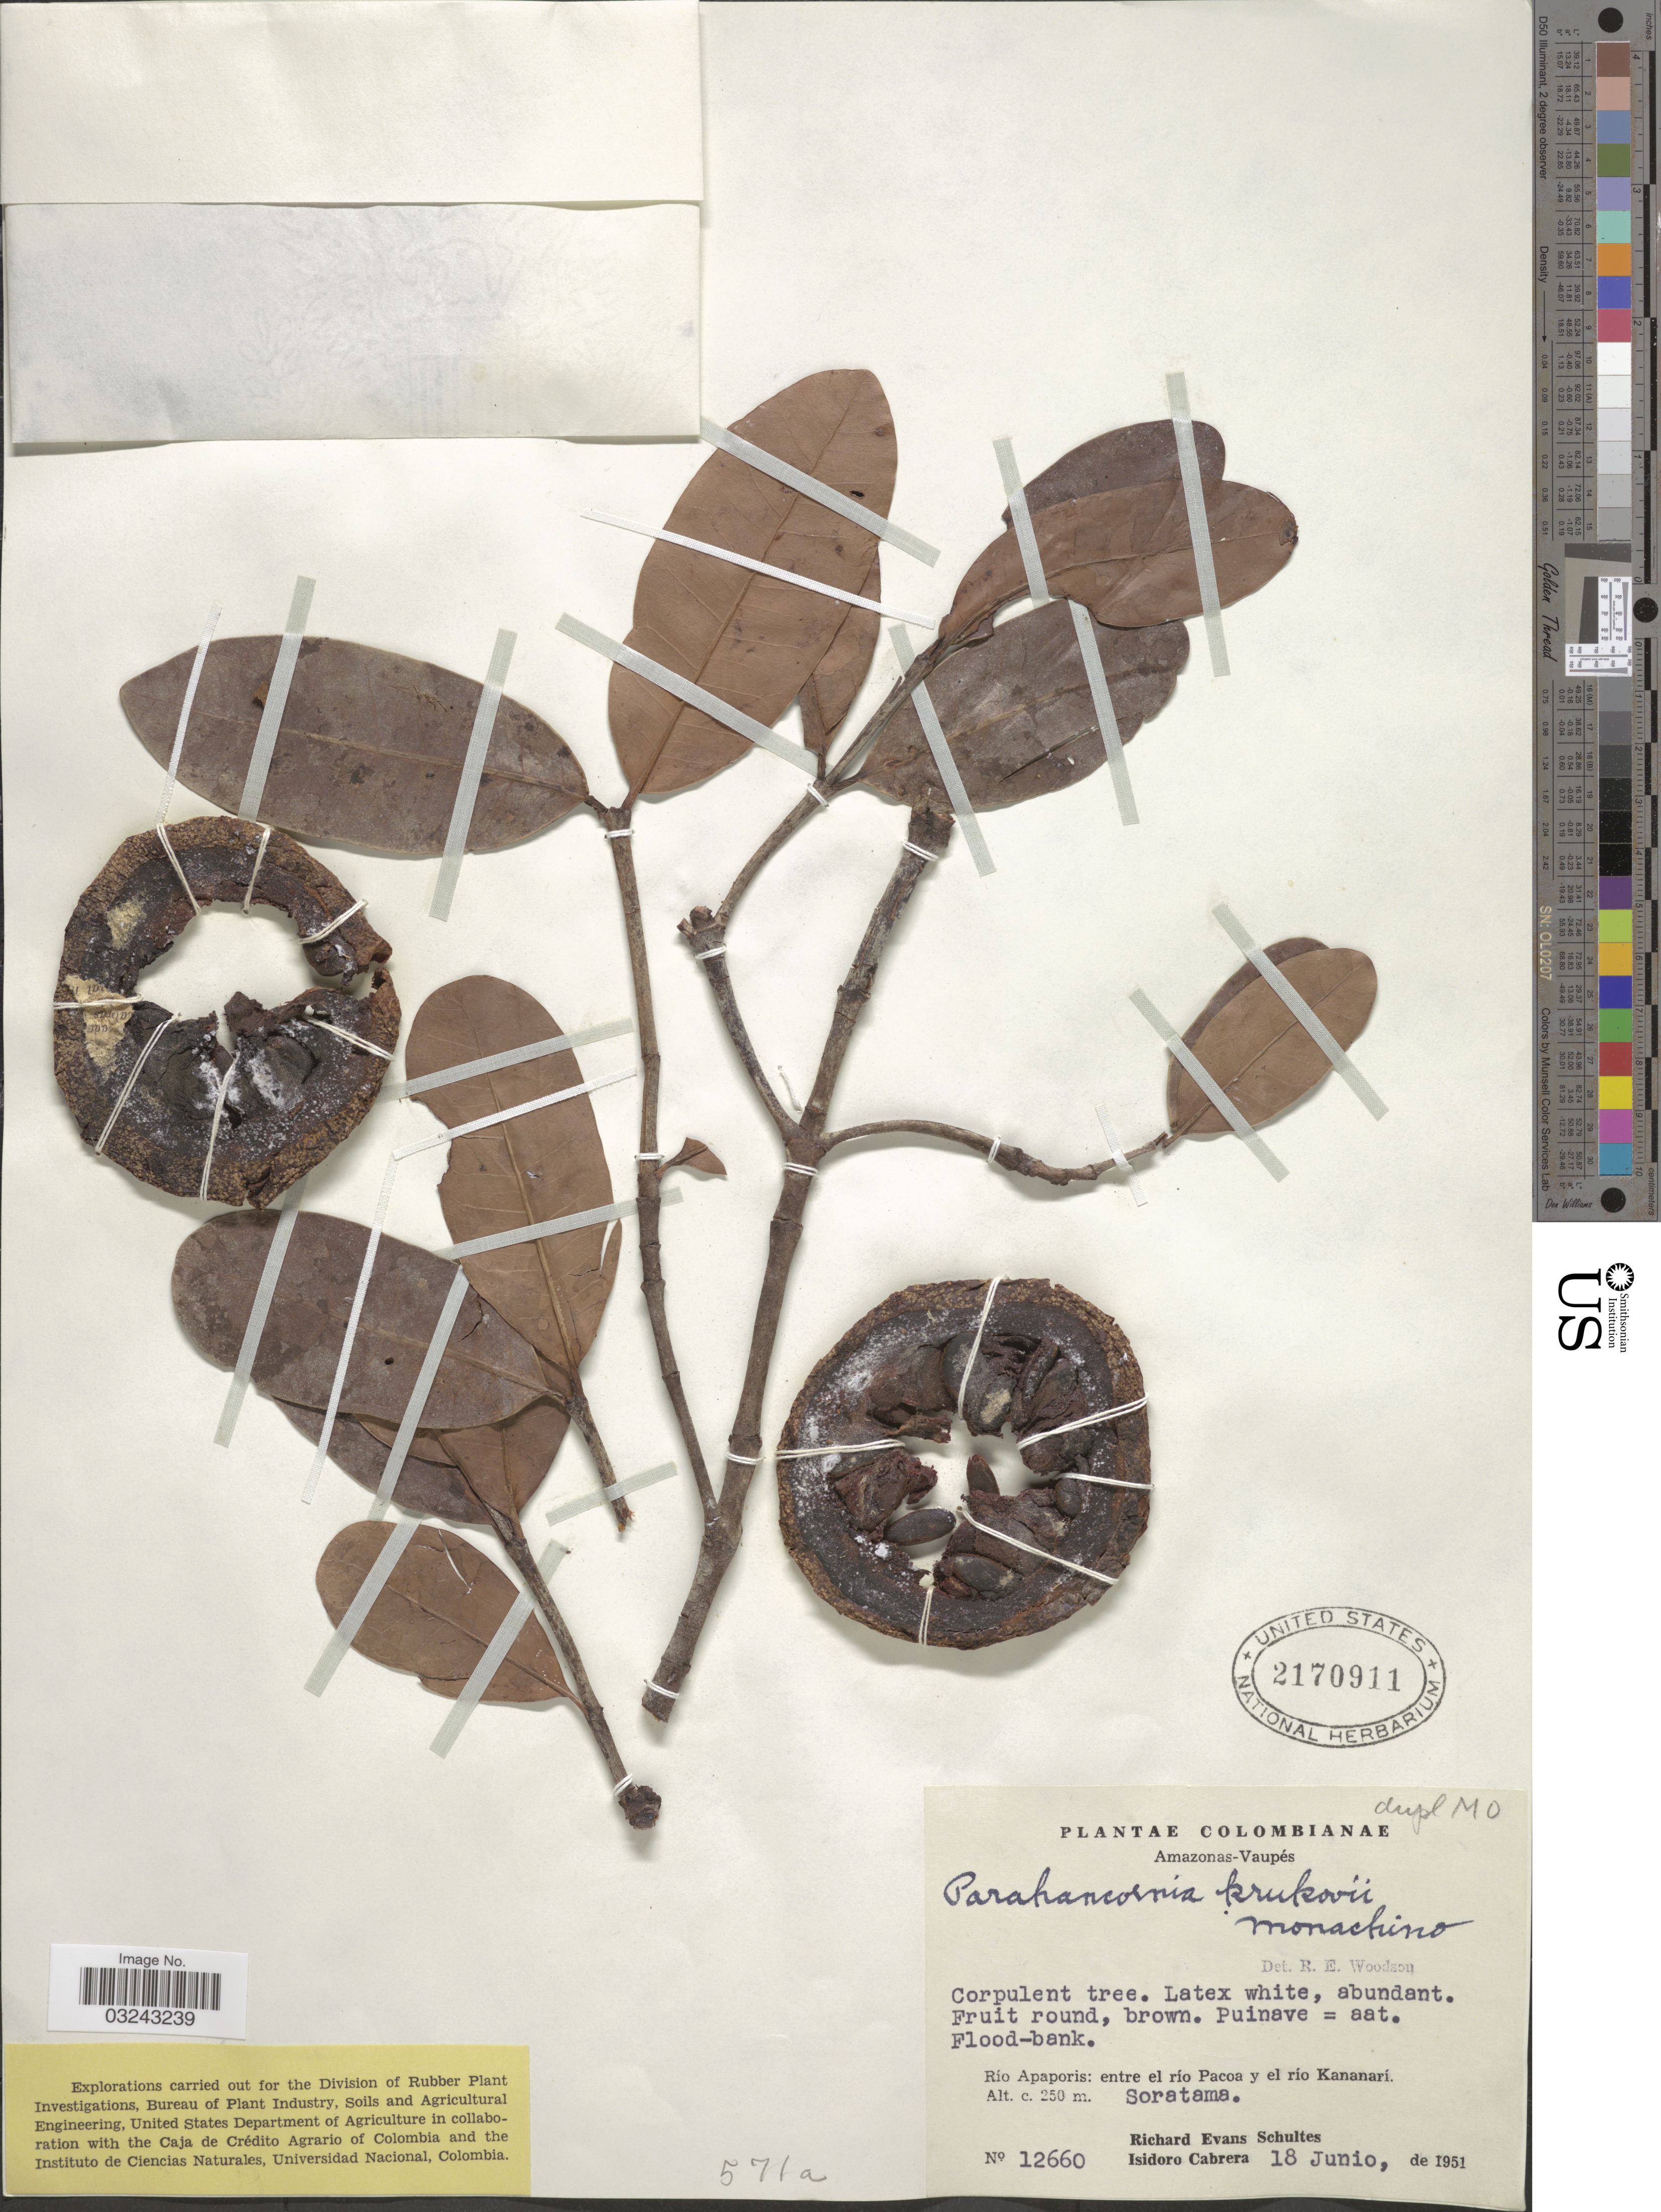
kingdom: Plantae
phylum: Tracheophyta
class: Magnoliopsida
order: Gentianales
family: Apocynaceae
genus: Parahancornia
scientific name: Parahancornia krukovii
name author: Monach.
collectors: R. E. Schultes & I. Cabrera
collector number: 12660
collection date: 1951-06-18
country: Colombia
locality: Amazonas-Vaupés, Río Apaporis: entre el río Pacoa y el río Kananarí. Soratama.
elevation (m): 250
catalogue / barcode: US 2170911